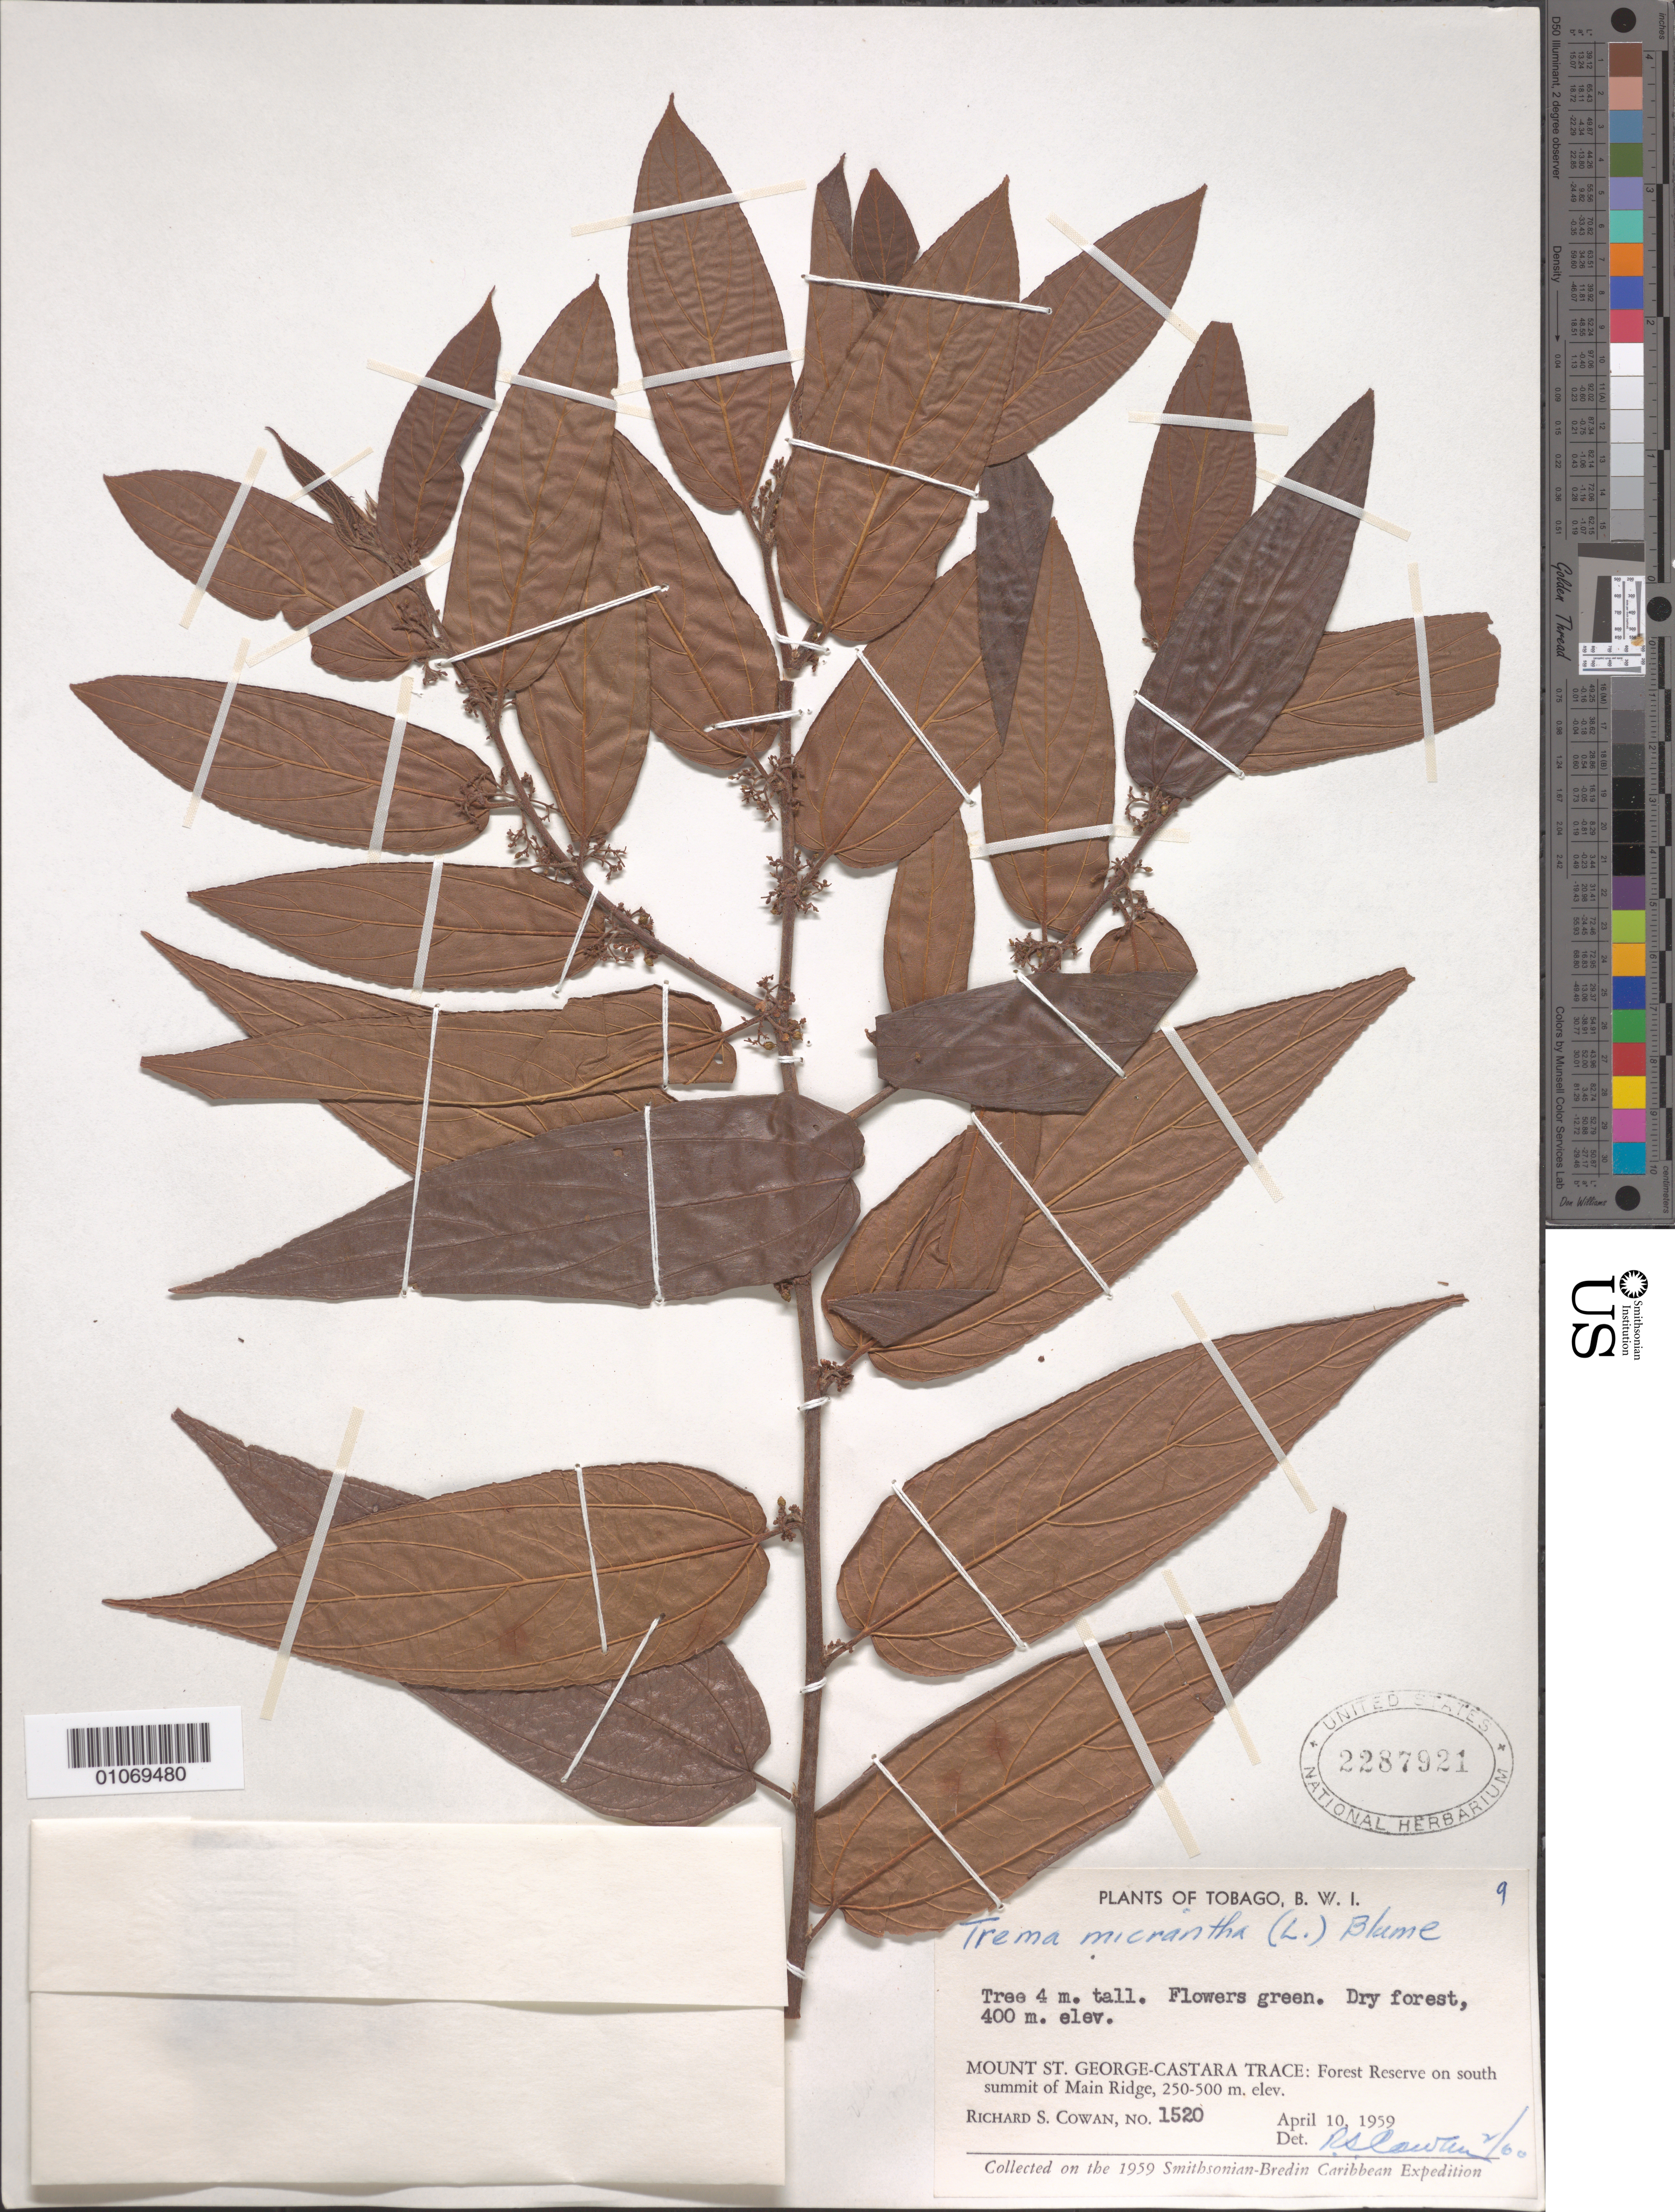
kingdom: Plantae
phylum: Tracheophyta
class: Magnoliopsida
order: Rosales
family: Cannabaceae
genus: Trema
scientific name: Trema micranthum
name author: (L.) Blume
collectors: R. S. Cowan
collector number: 1520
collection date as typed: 10 Apr 1959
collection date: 1959-04-10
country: Trinidad and Tobago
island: Tobago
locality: Mount St. George-Castara Trace: Forest Reserve on south summit of Main Ridge.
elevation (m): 400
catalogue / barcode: US 2287921